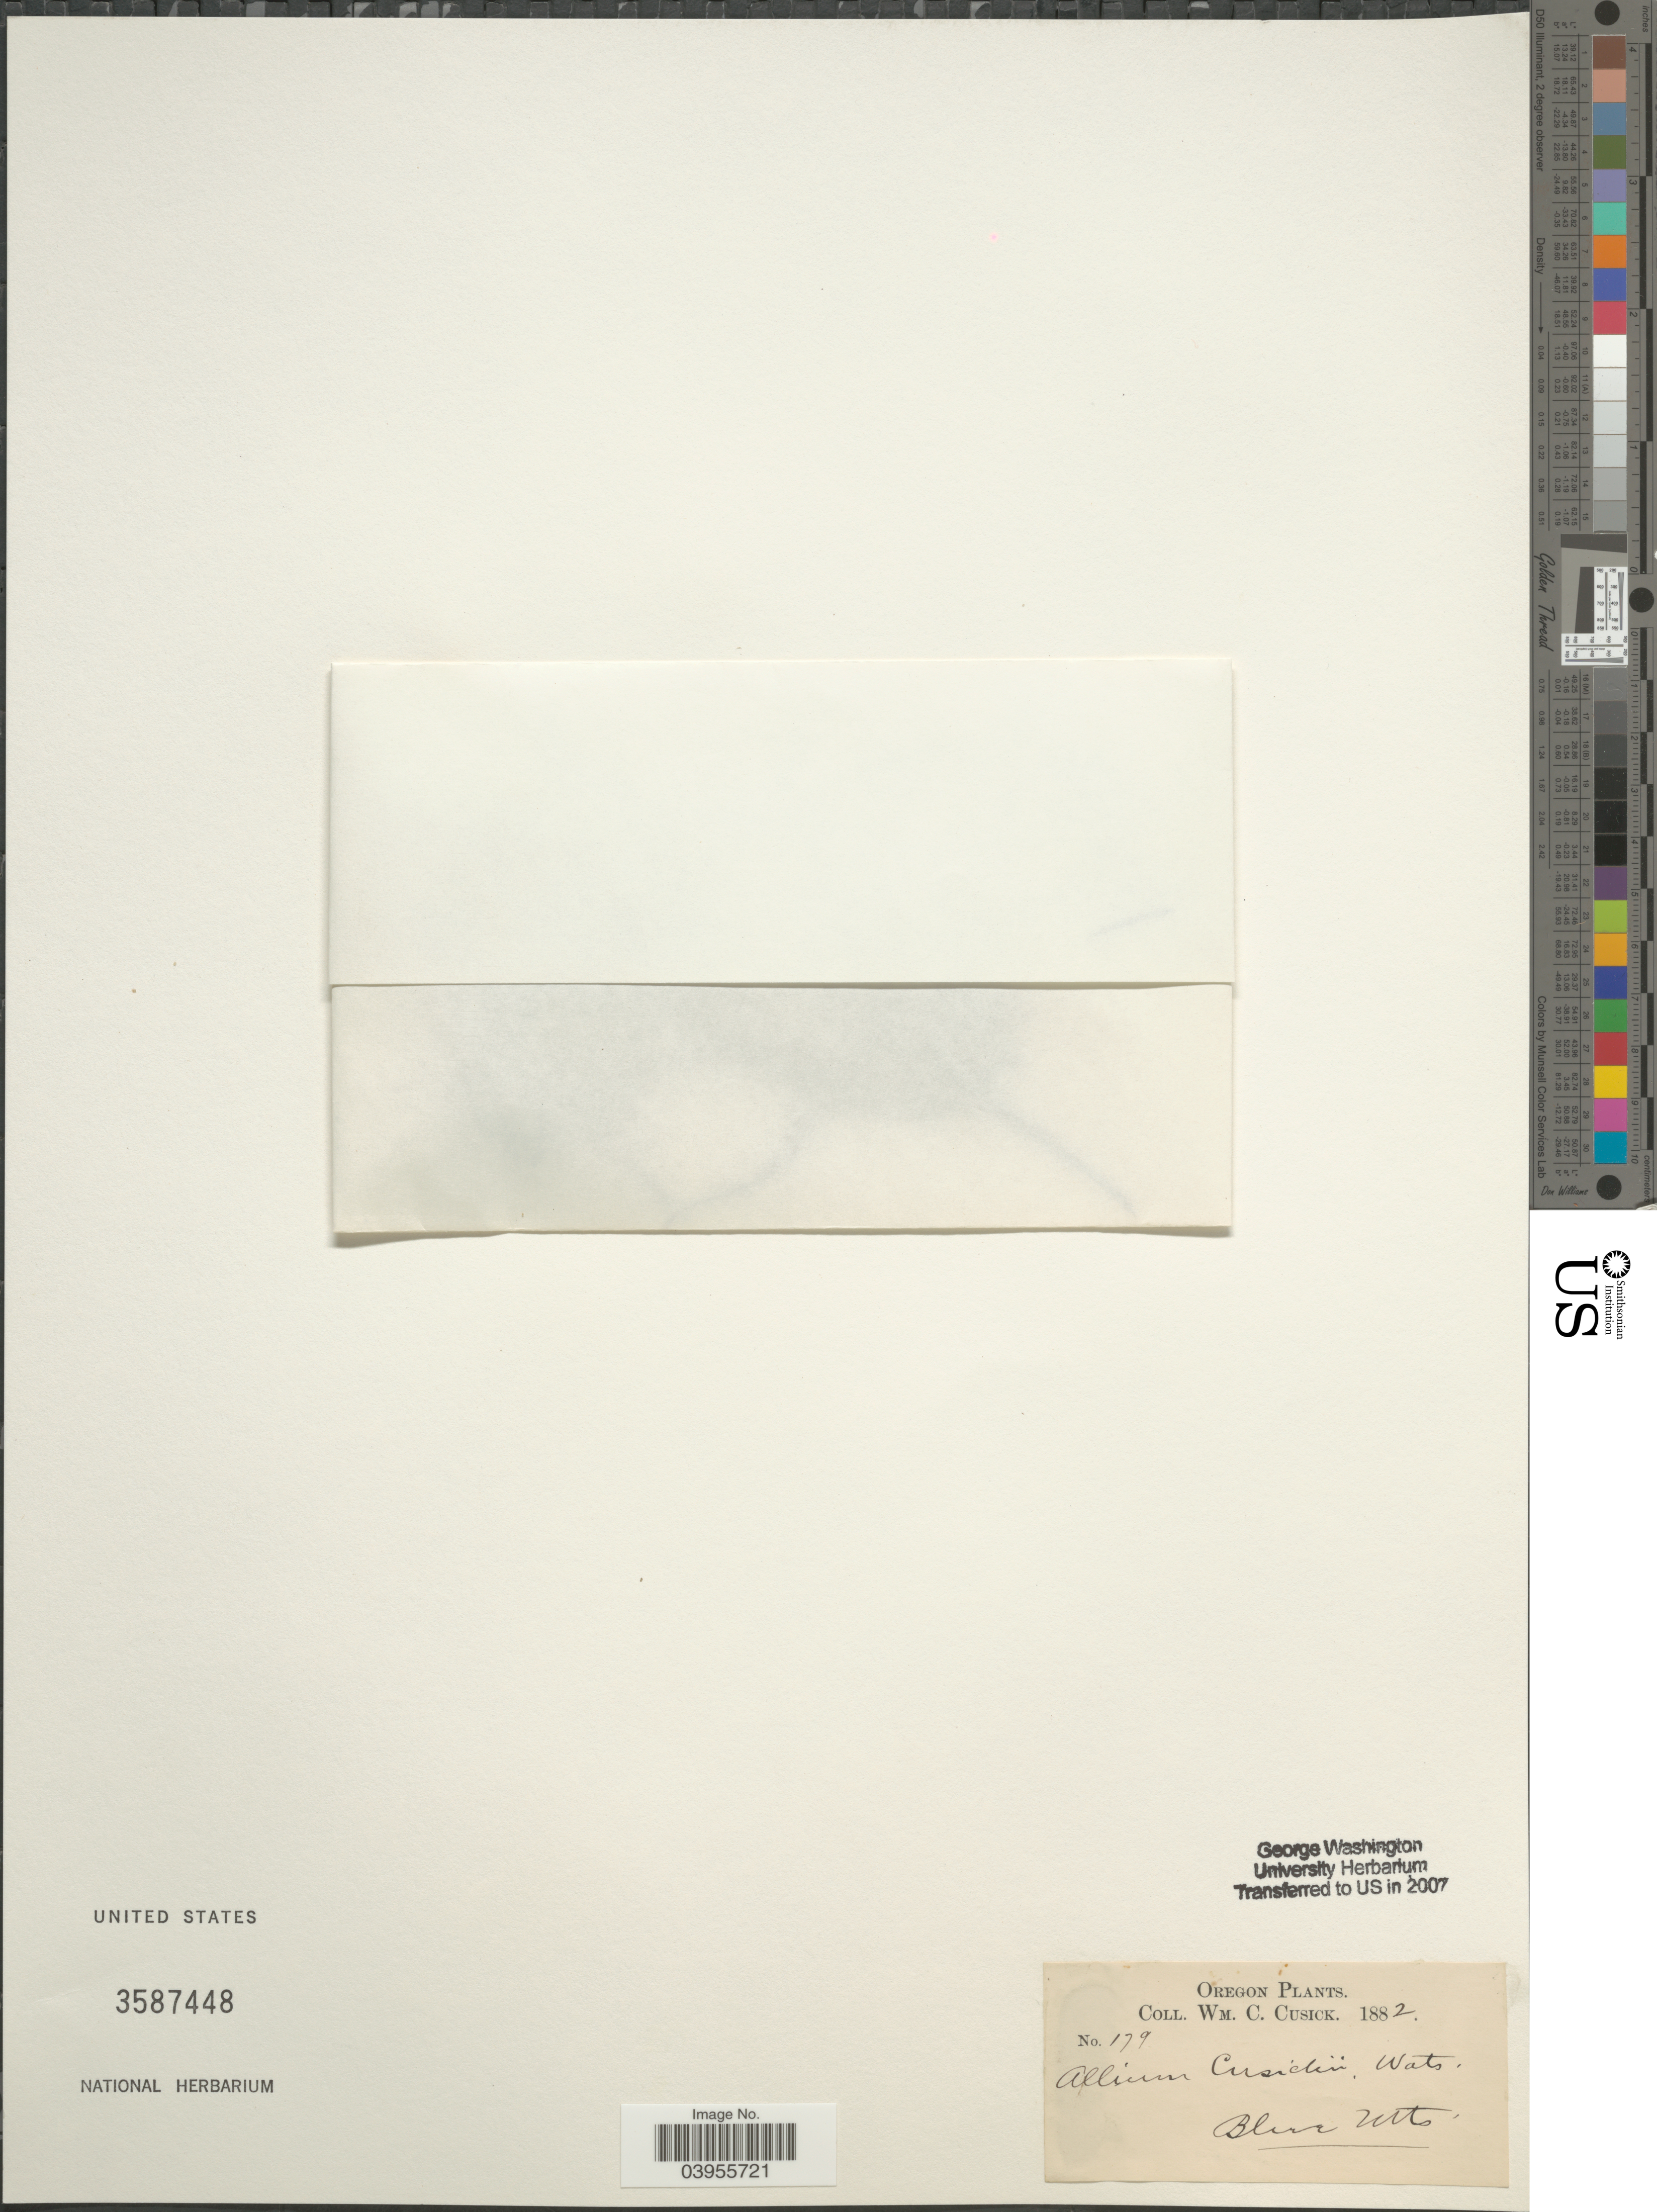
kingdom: Plantae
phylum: Tracheophyta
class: Liliopsida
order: Asparagales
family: Amaryllidaceae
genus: Allium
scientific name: Allium cusickii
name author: S. Watson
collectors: W. C. Cusick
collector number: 179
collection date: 1882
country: United States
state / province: Oregon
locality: Blue Mts.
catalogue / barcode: US 3587448